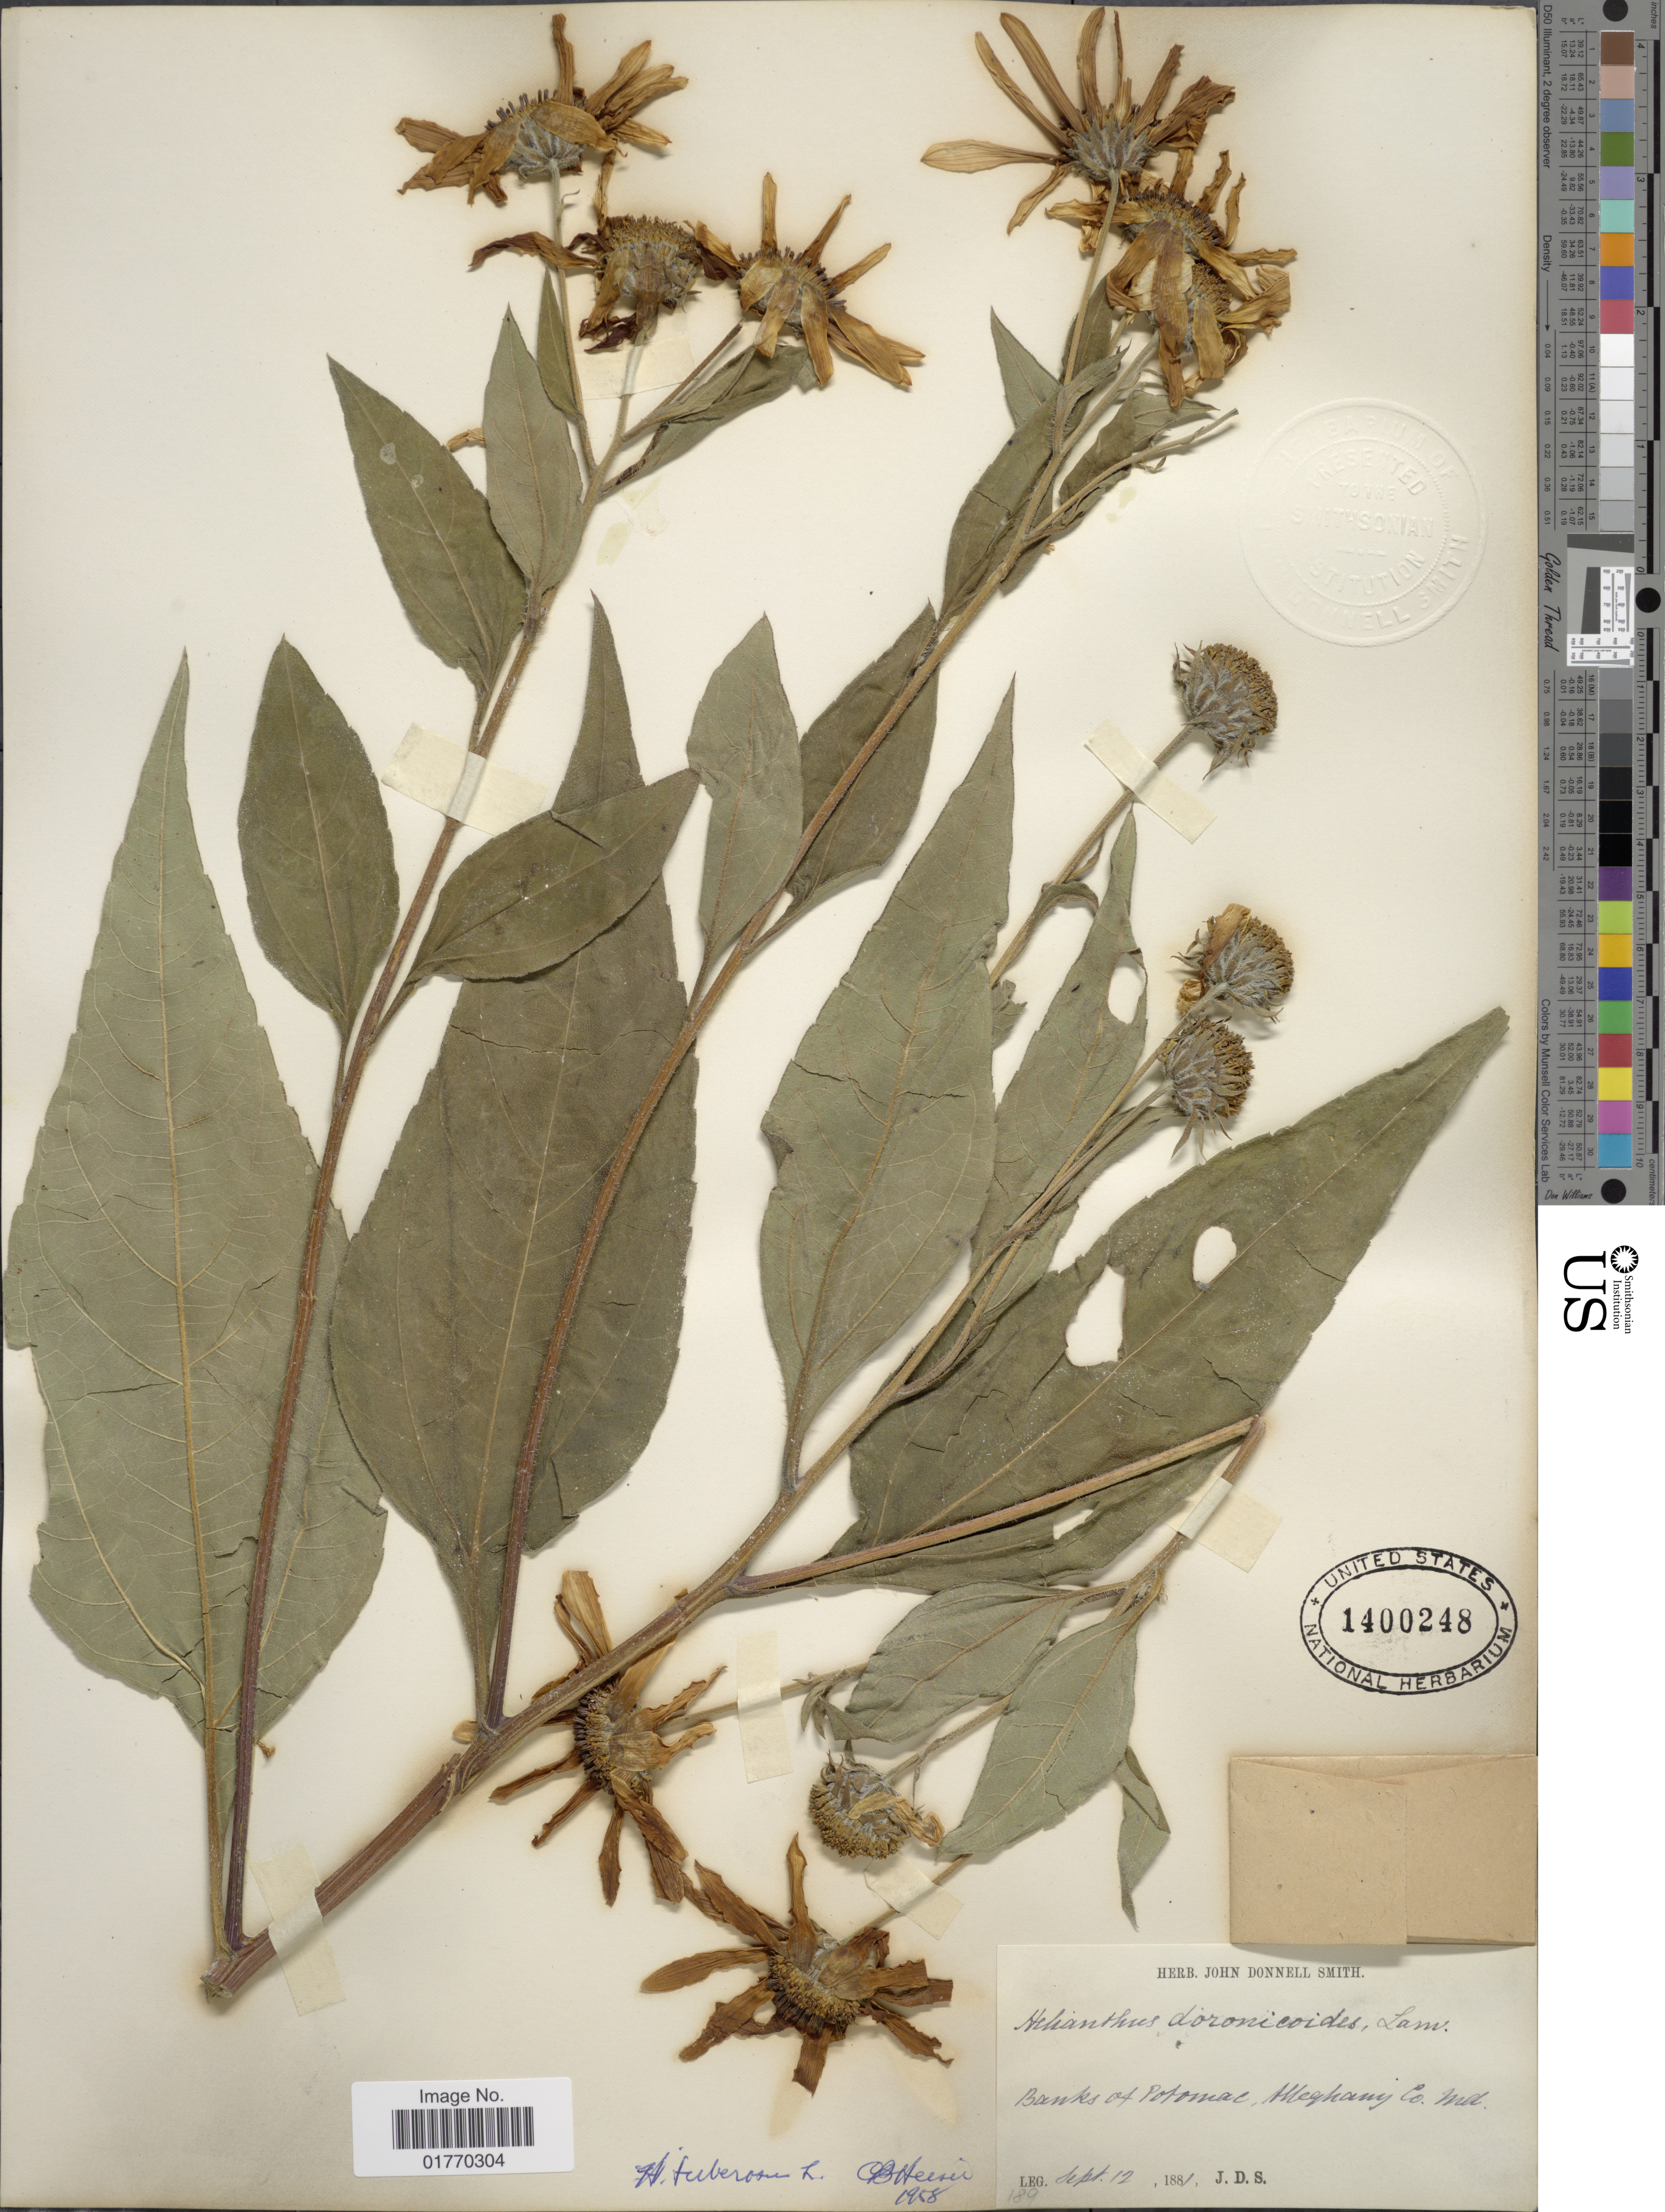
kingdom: Plantae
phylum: Tracheophyta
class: Magnoliopsida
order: Asterales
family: Asteraceae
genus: Helianthus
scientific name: Helianthus doronocoides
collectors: J. Donnell Smith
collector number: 189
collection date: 1881-09-12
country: United States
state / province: Maryland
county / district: Allegany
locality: Banks of Potomac, Alleghany Co. Md.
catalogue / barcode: US 1400248